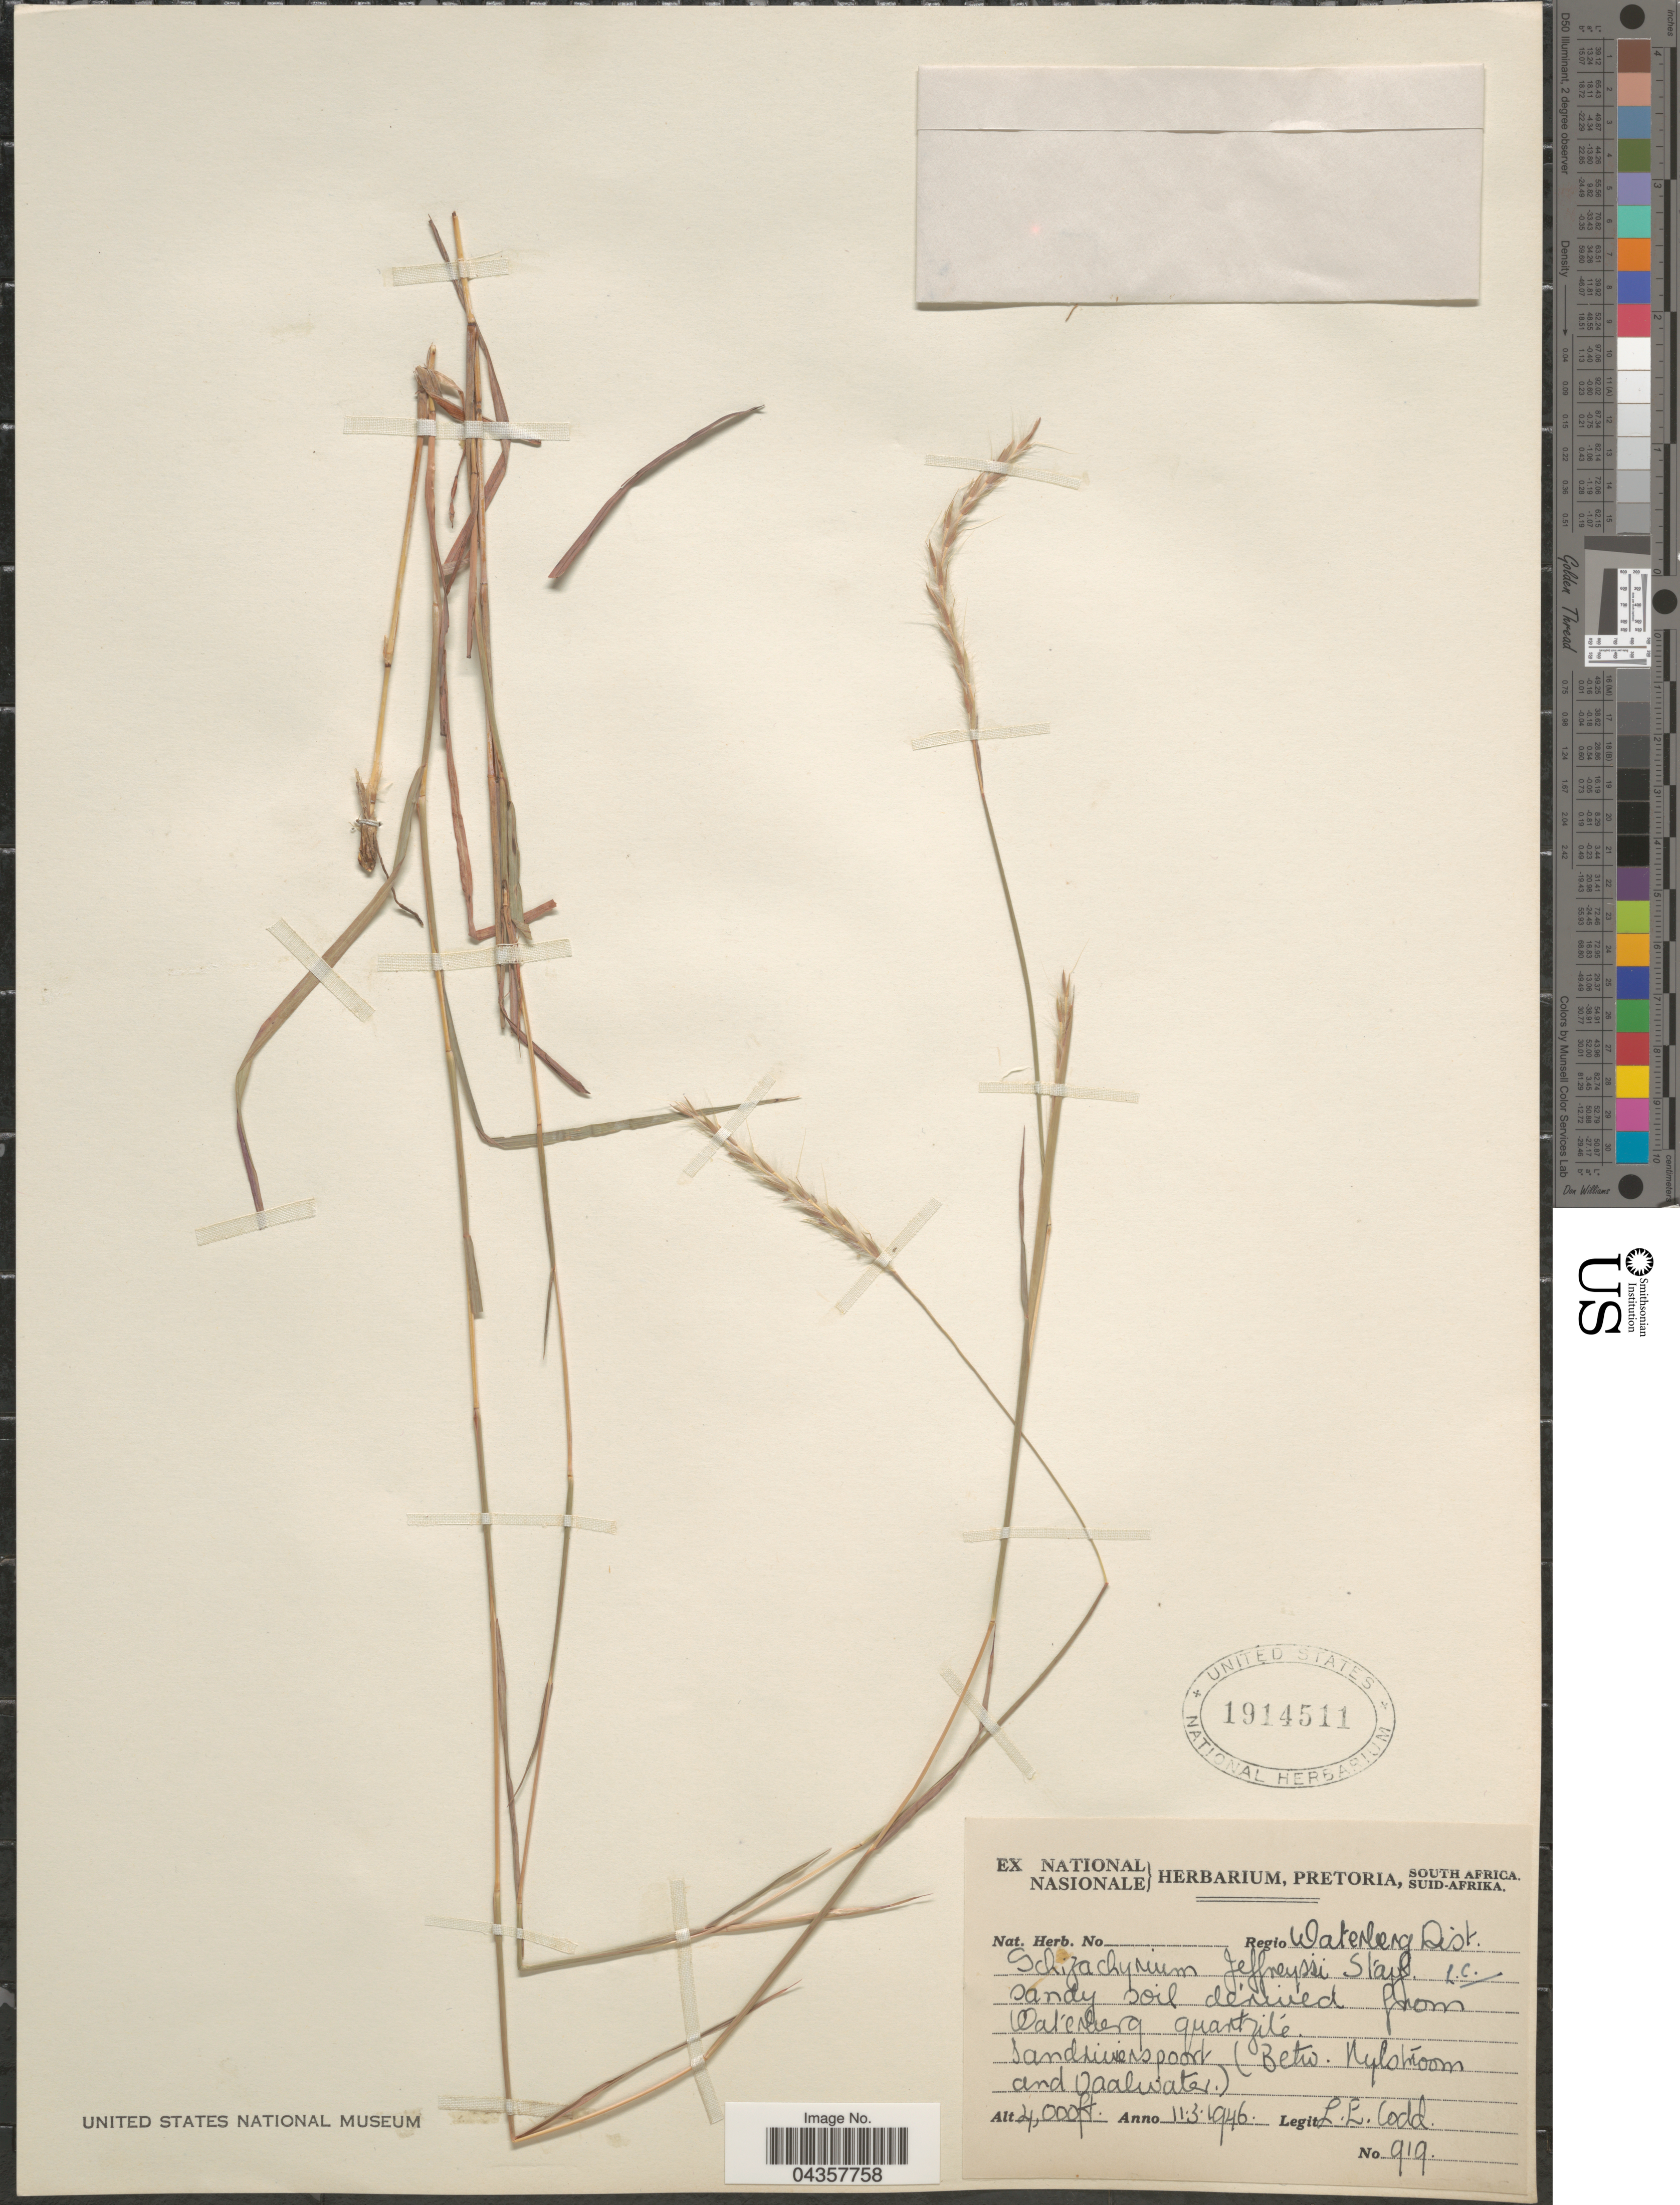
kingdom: Plantae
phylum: Tracheophyta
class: Liliopsida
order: Poales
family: Poaceae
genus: Schizachyrium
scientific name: Schizachyrium jeffreysii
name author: (Hack.) Stapf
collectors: L. Codd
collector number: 919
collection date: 1946-03-11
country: South Africa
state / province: Limpopo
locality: Regio Waterberg Dist. Sandy soil derived from Waterberg quartzite. Sandriviers poort (Betw. Nylstroom and Vaalwater.).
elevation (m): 1219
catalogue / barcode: US 1914511